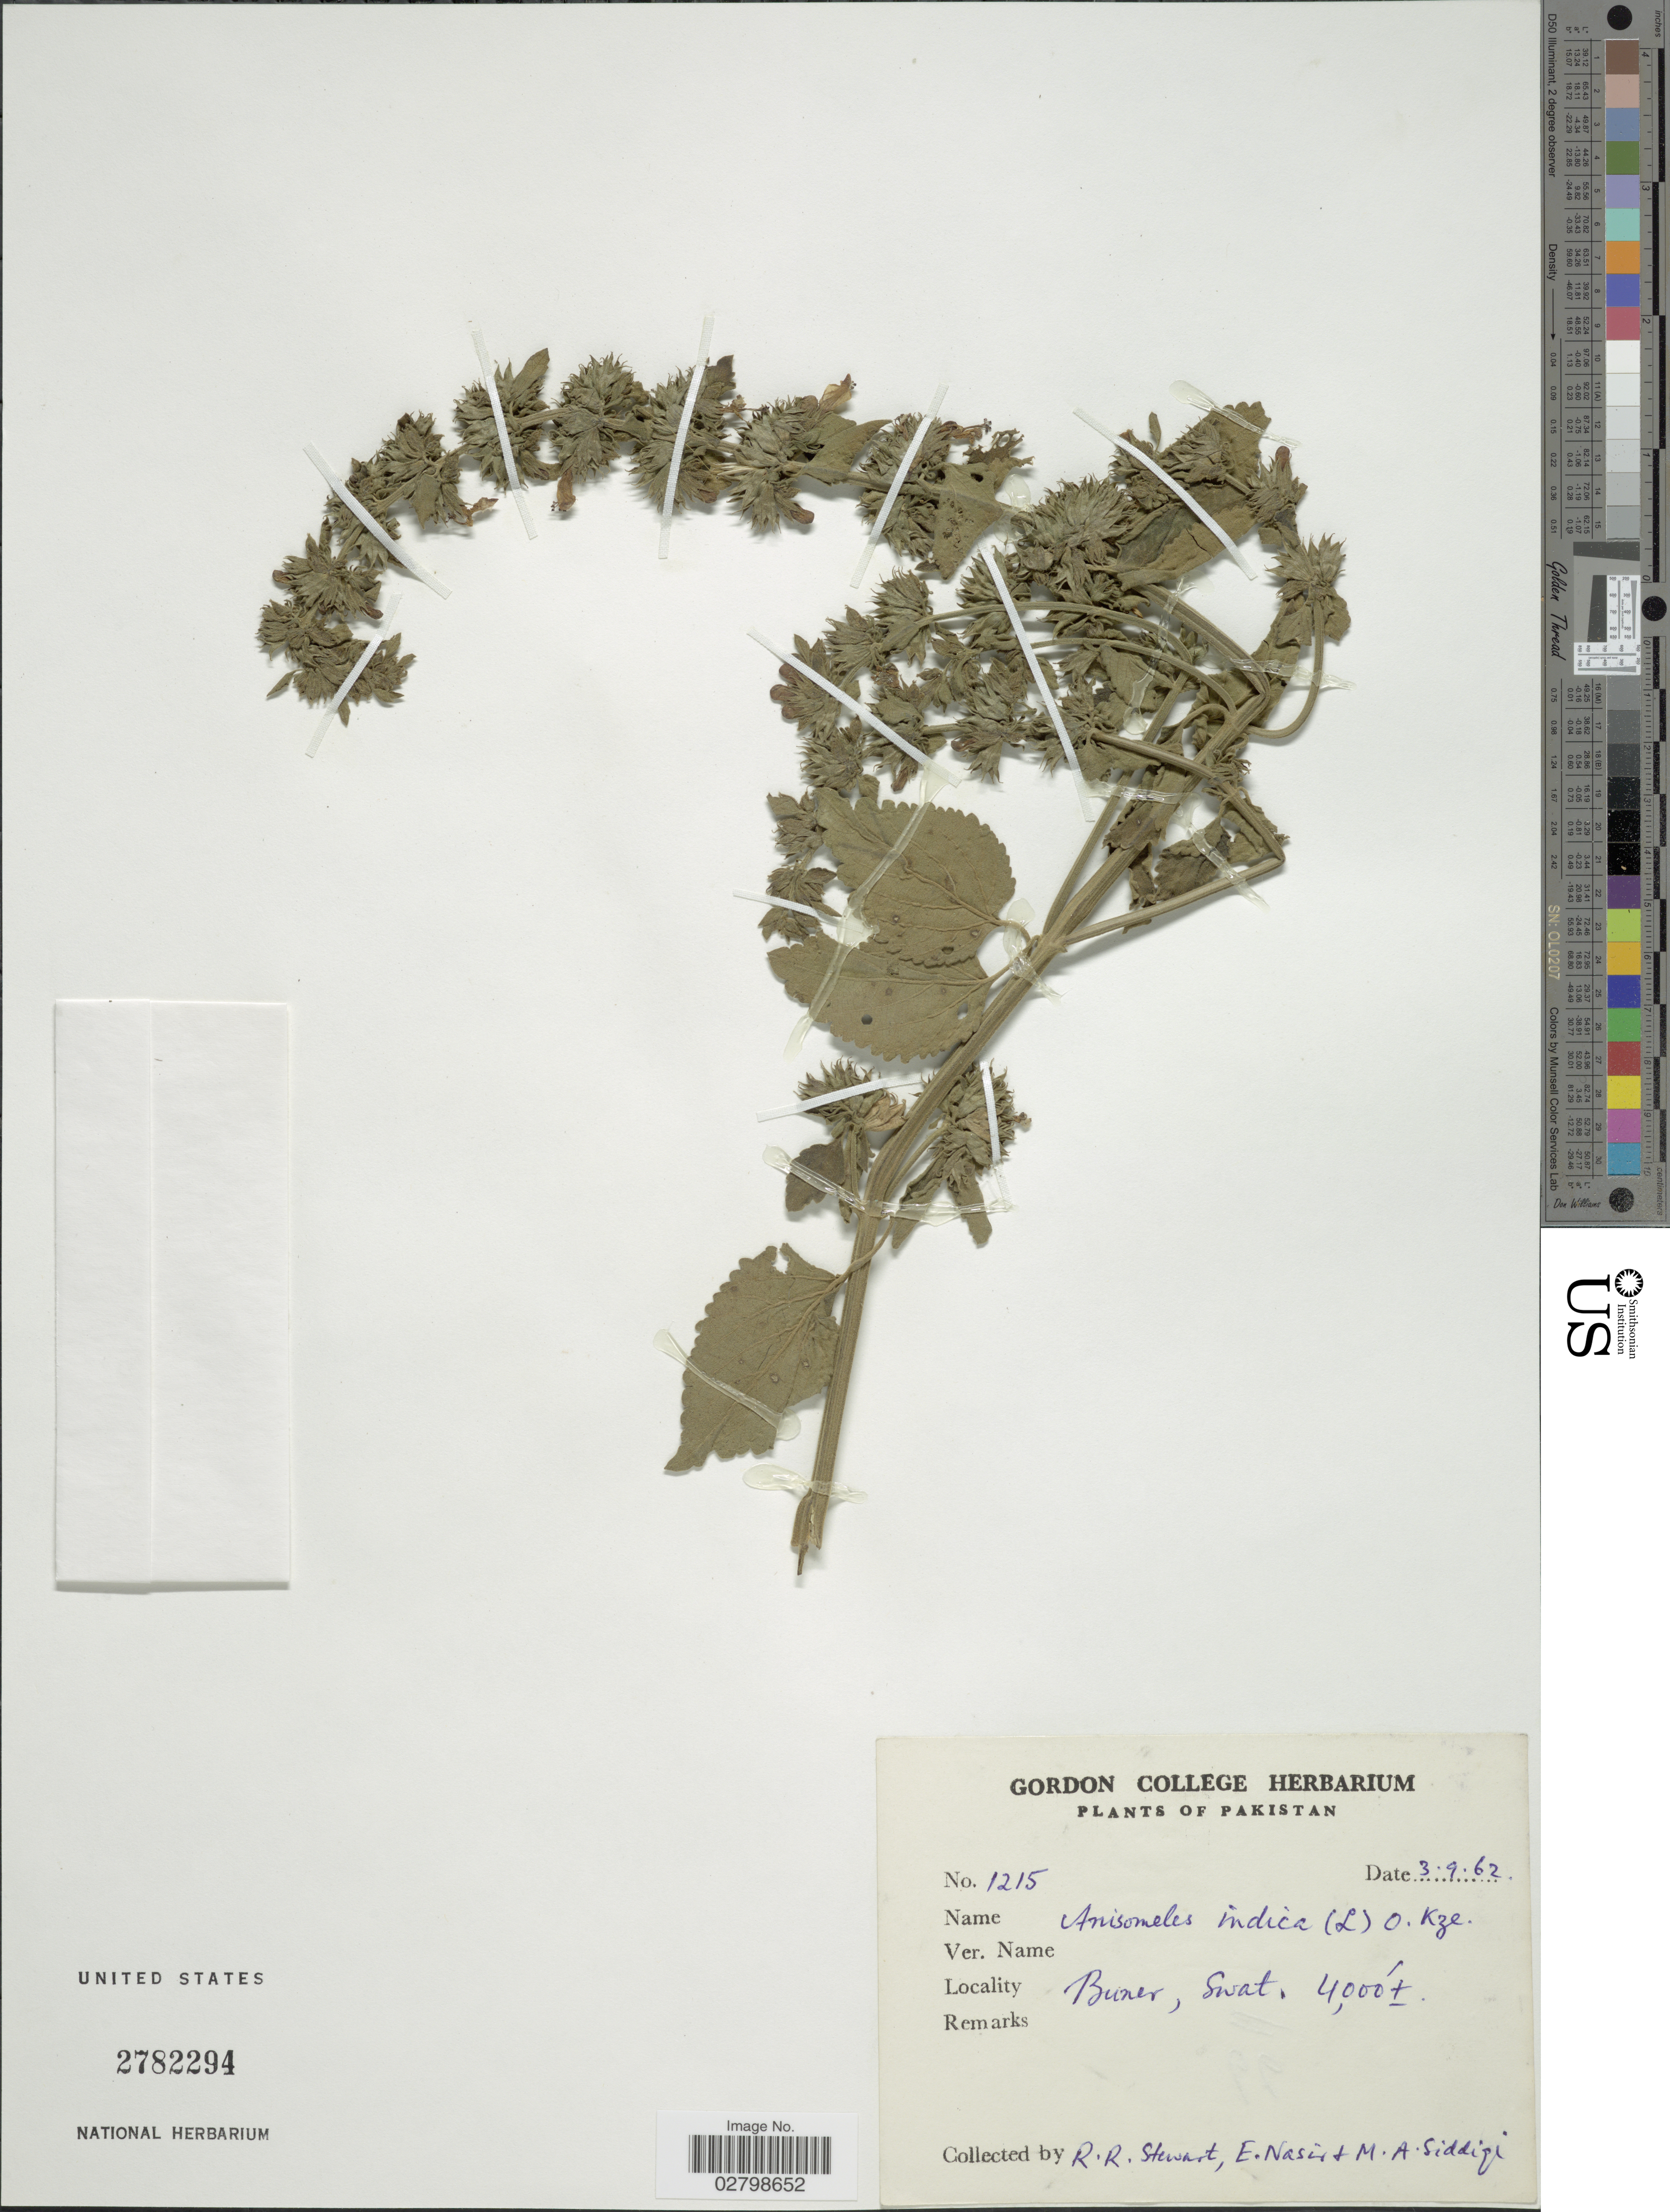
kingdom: Plantae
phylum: Tracheophyta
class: Magnoliopsida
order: Lamiales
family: Lamiaceae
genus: Anisomeles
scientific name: Anisomeles indica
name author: (L.) Kuntze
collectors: R. R. Stewart, E. Nasir & M. Siddiqi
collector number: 1215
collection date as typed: Transcribed d/m/y: 3/9/62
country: Pakistan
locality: Buner, Swat.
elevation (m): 1219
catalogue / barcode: US 2782294